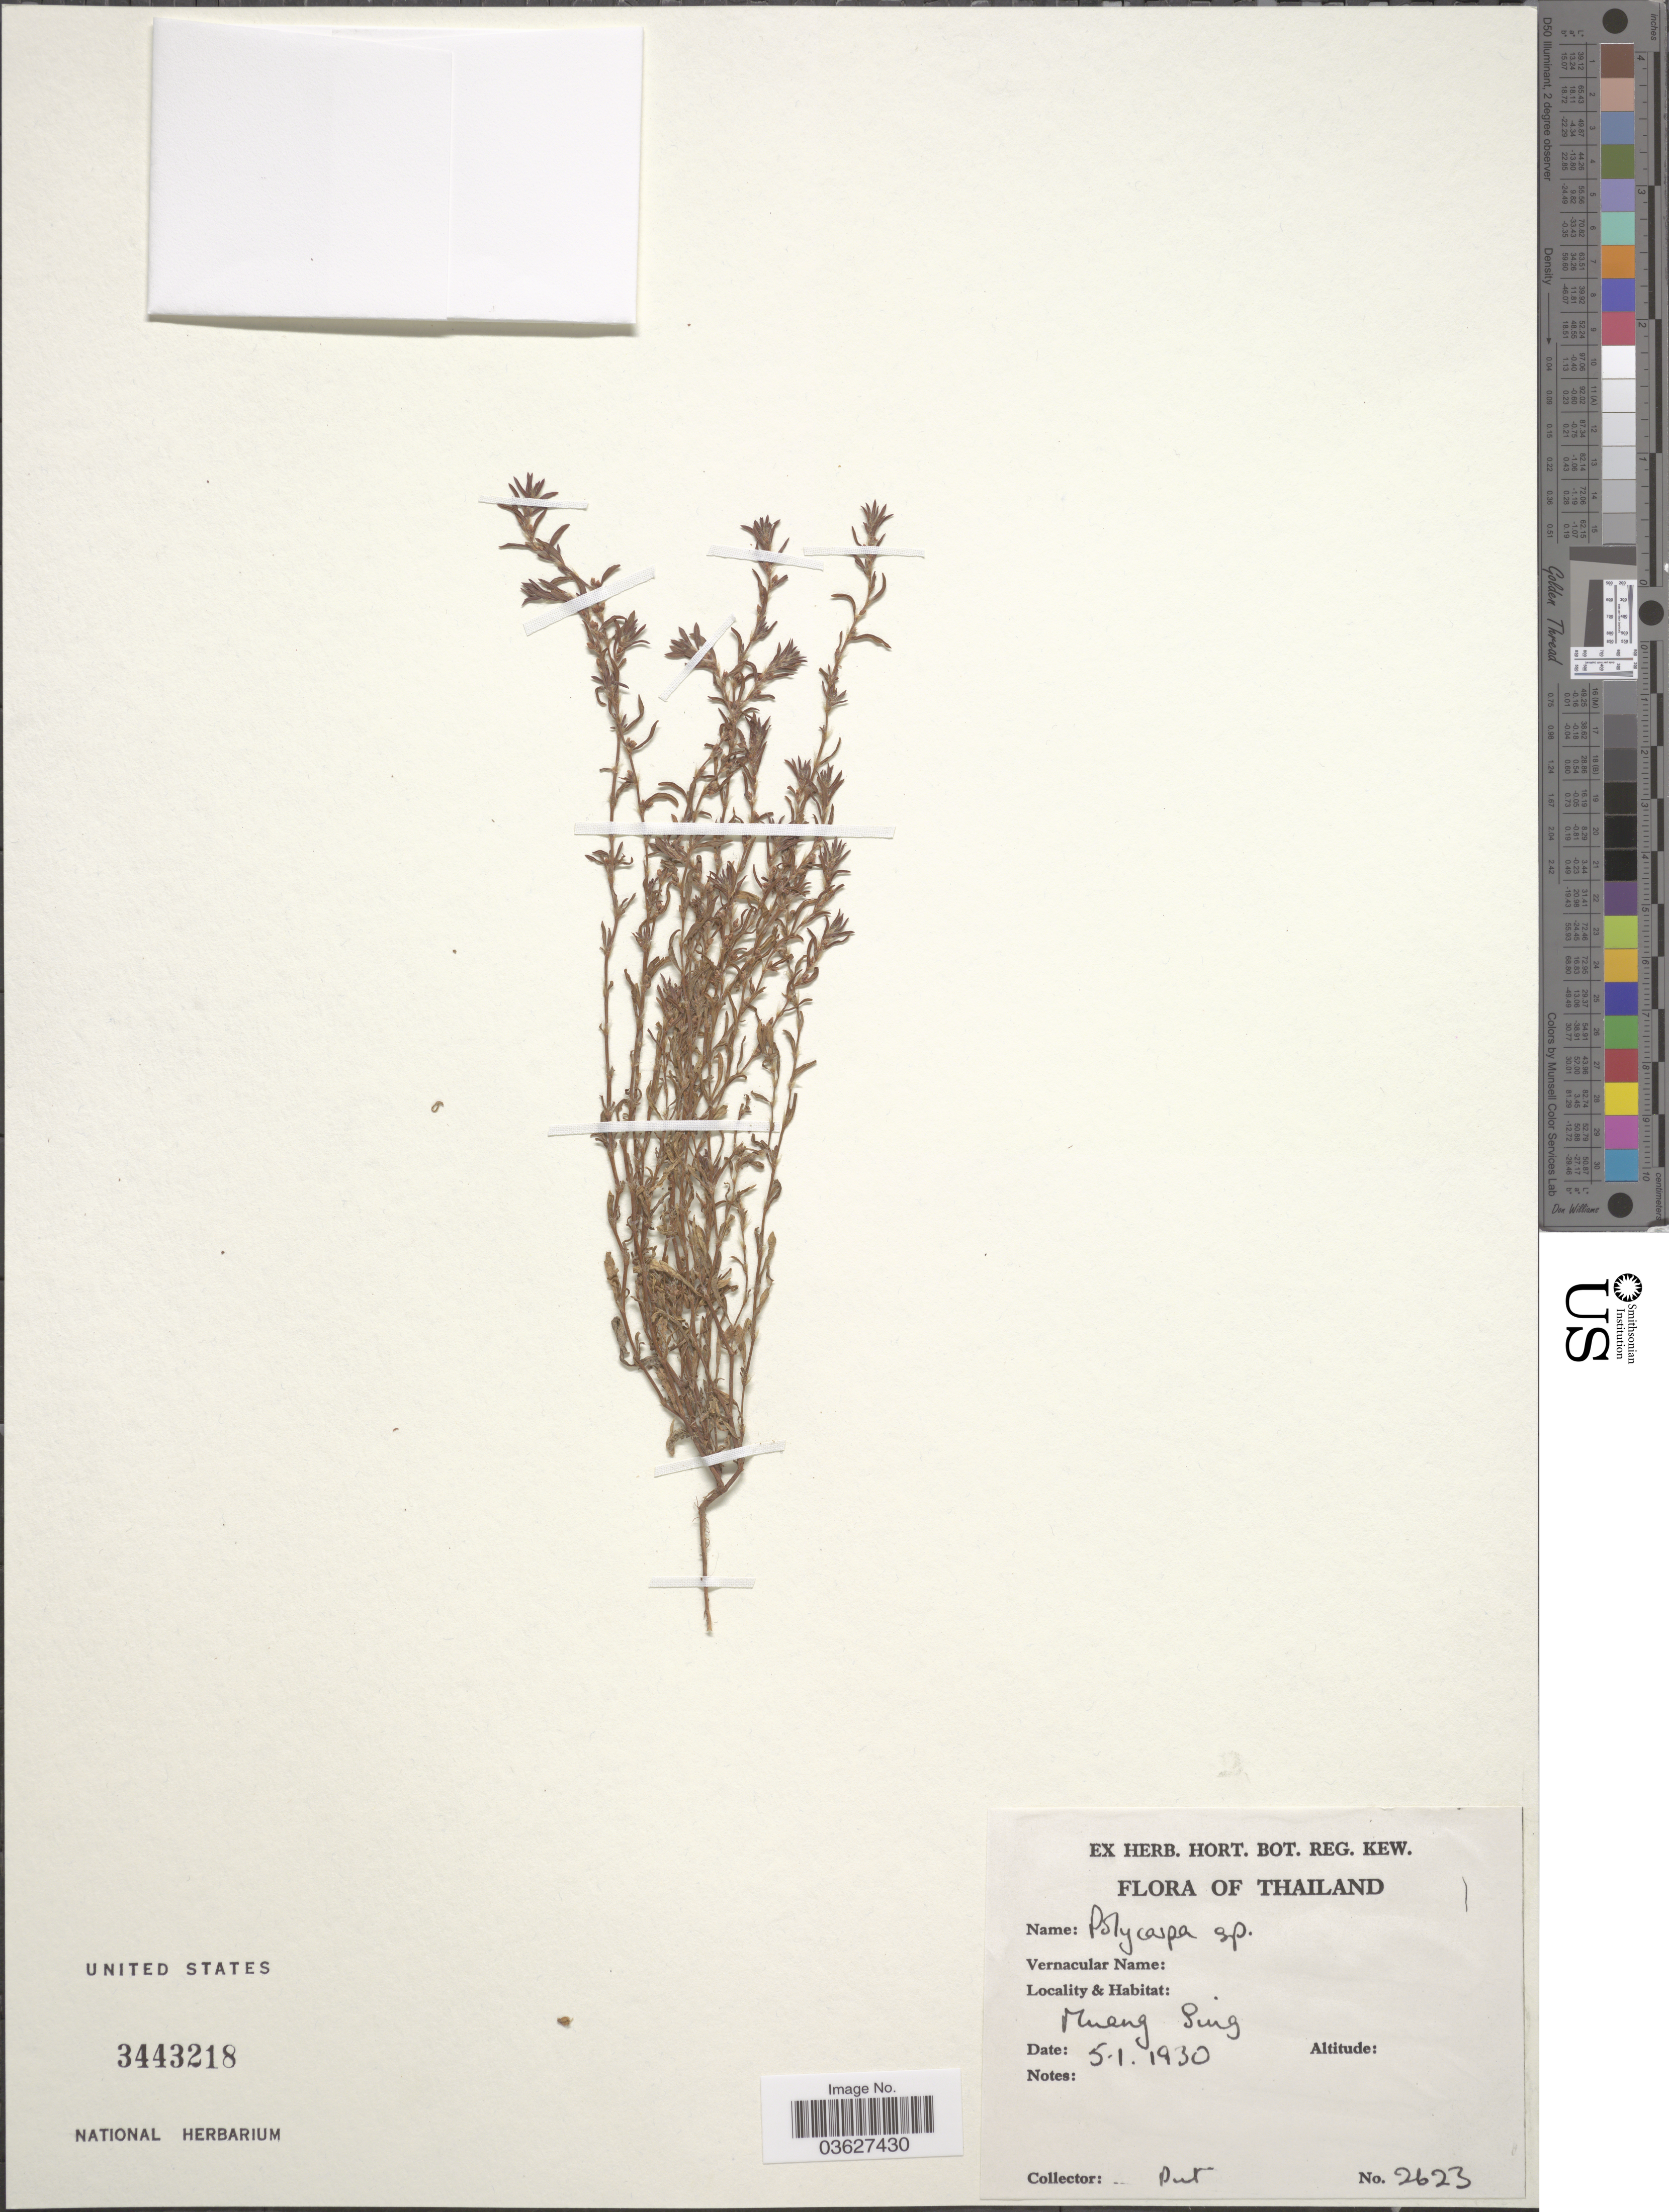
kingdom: Plantae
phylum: Tracheophyta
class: Magnoliopsida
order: Caryophyllales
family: Caryophyllaceae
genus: Polycarpon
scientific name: Polycarpon sp.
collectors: -. Put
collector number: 2623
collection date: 1930-01-05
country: Thailand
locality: Muang Sing.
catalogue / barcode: US 3443218